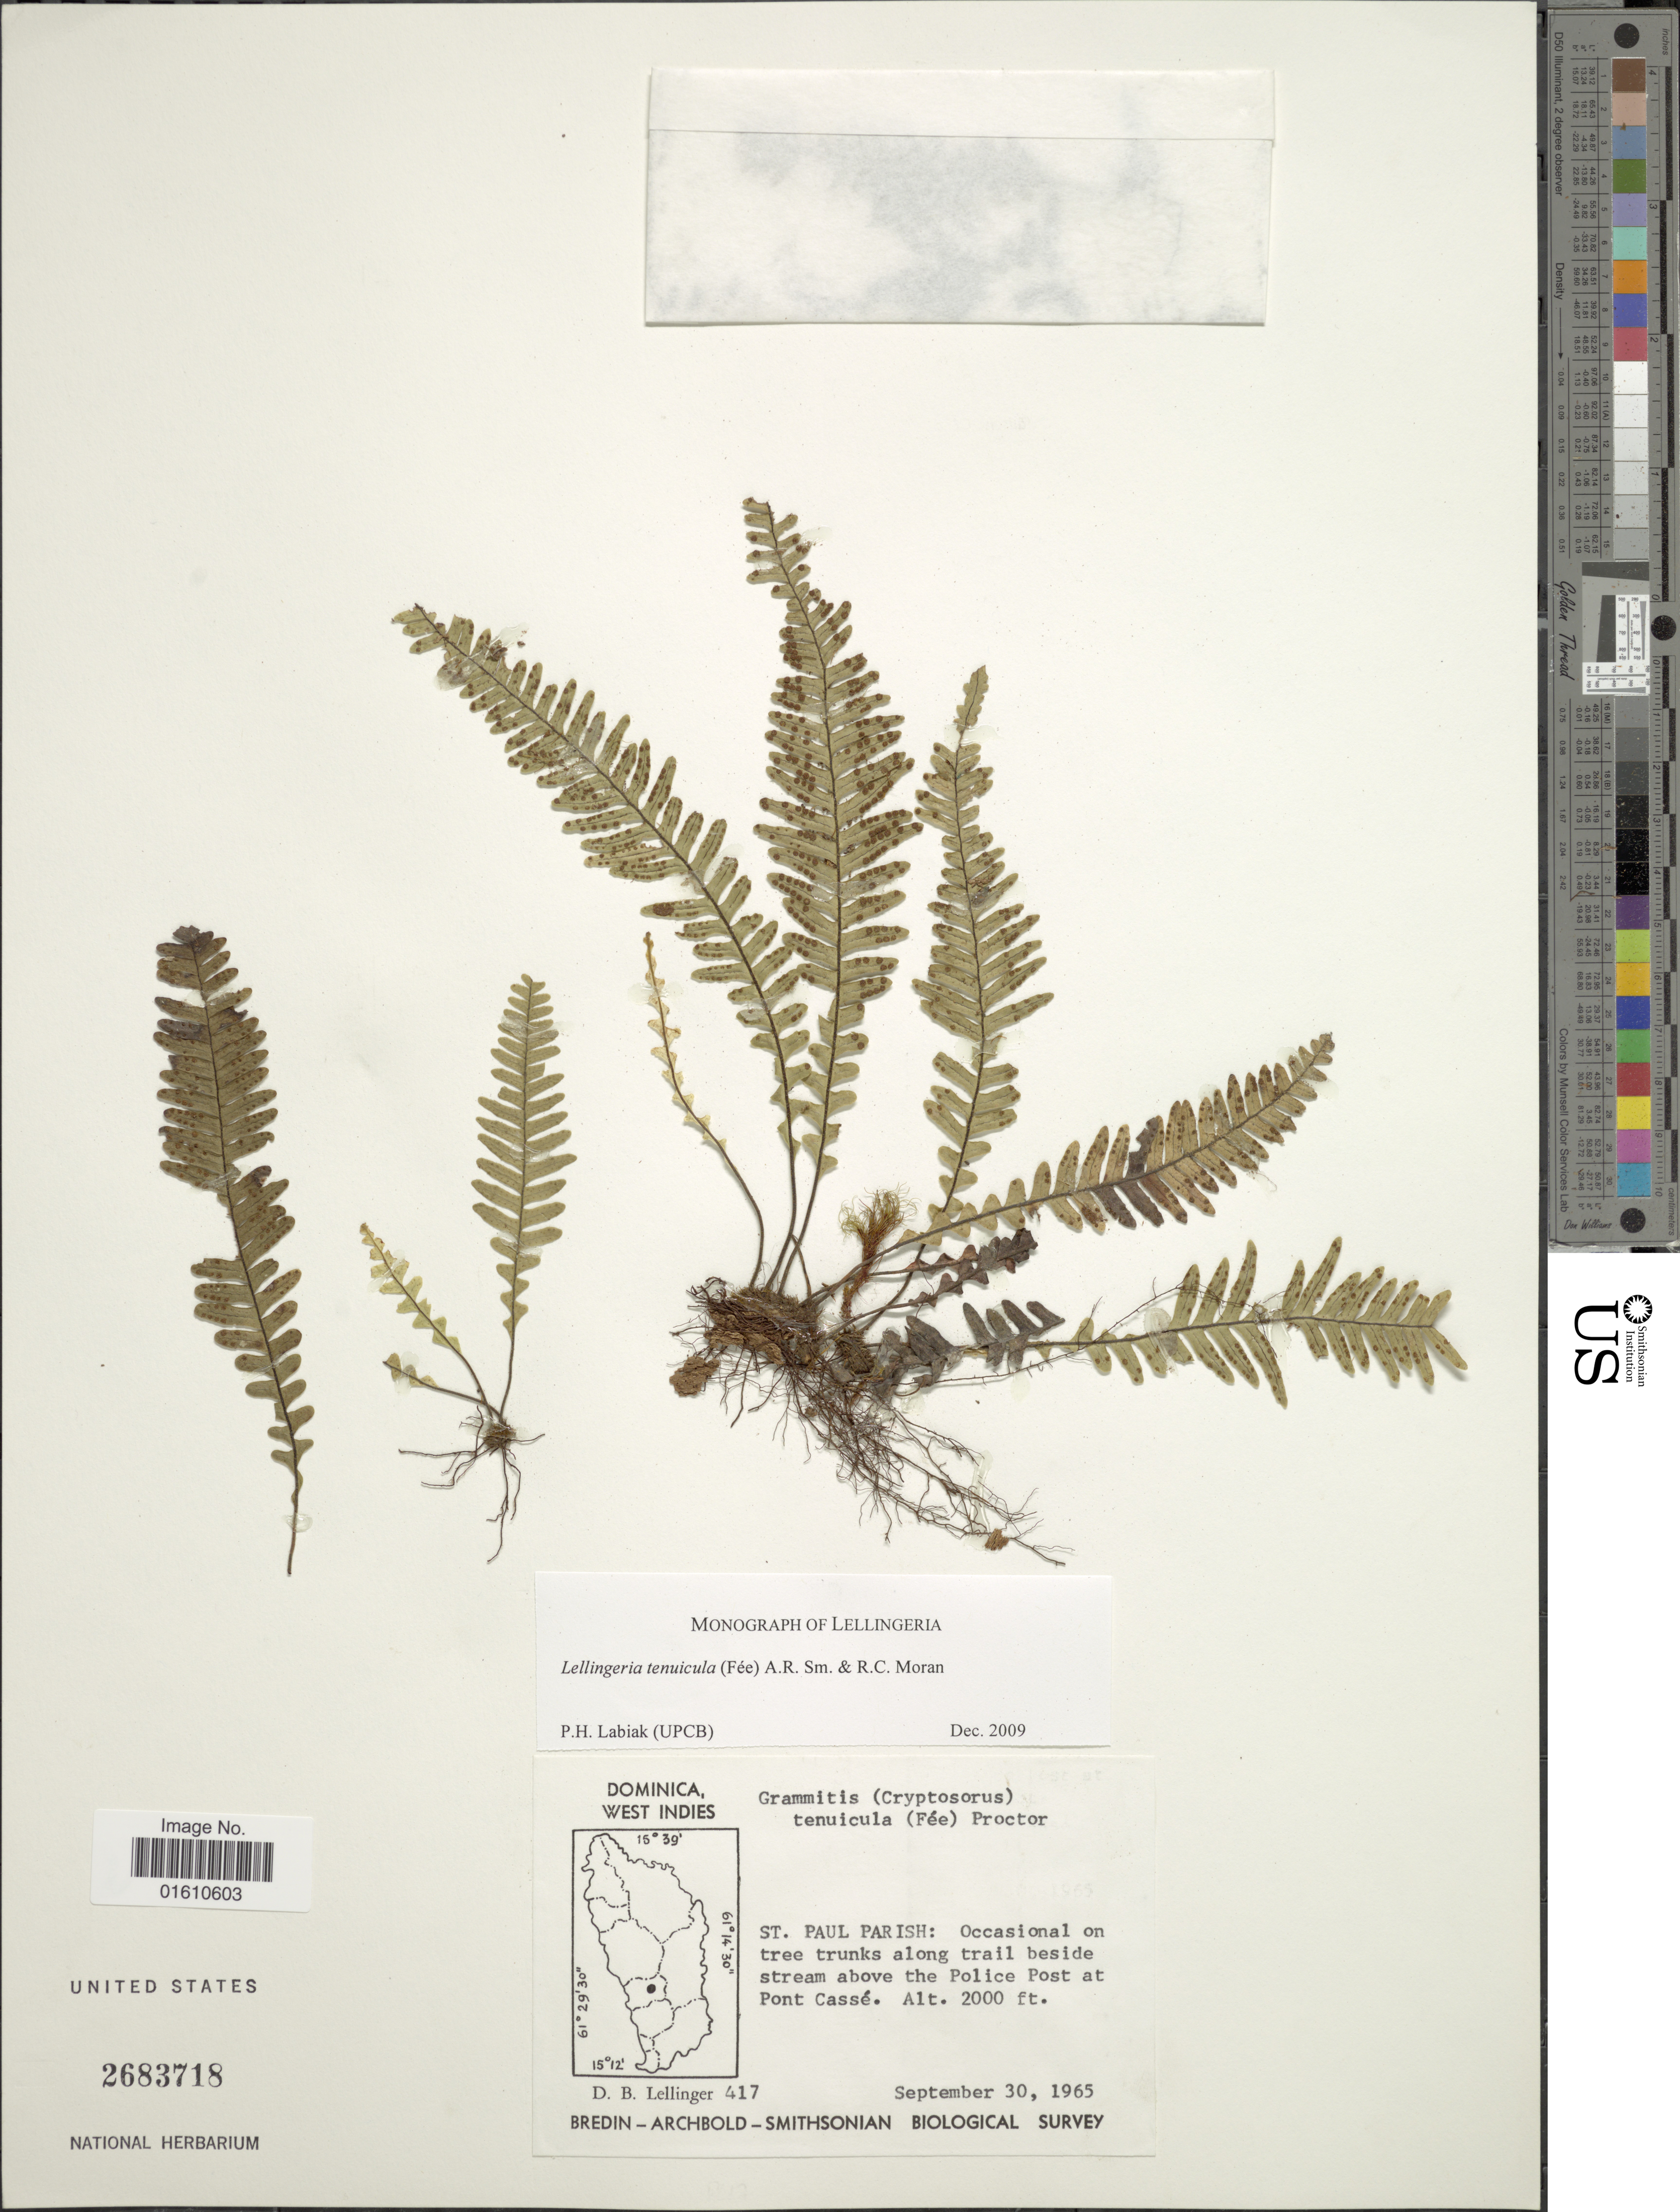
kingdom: Plantae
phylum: Tracheophyta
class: Polypodiopsida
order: Polypodiales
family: Polypodiaceae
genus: Lellingeria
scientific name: Lellingeria tenuicula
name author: (Fée) A.R. Sm. & R.C. Moran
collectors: D. B. Lellinger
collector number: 417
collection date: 1965-09-30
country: Dominica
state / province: St. Paul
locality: Dominica, West Indies, St. Paul Parish: occasional on tree trunks along trail beside stream above the Police Post at Pont Casse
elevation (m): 610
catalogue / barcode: US 2683718